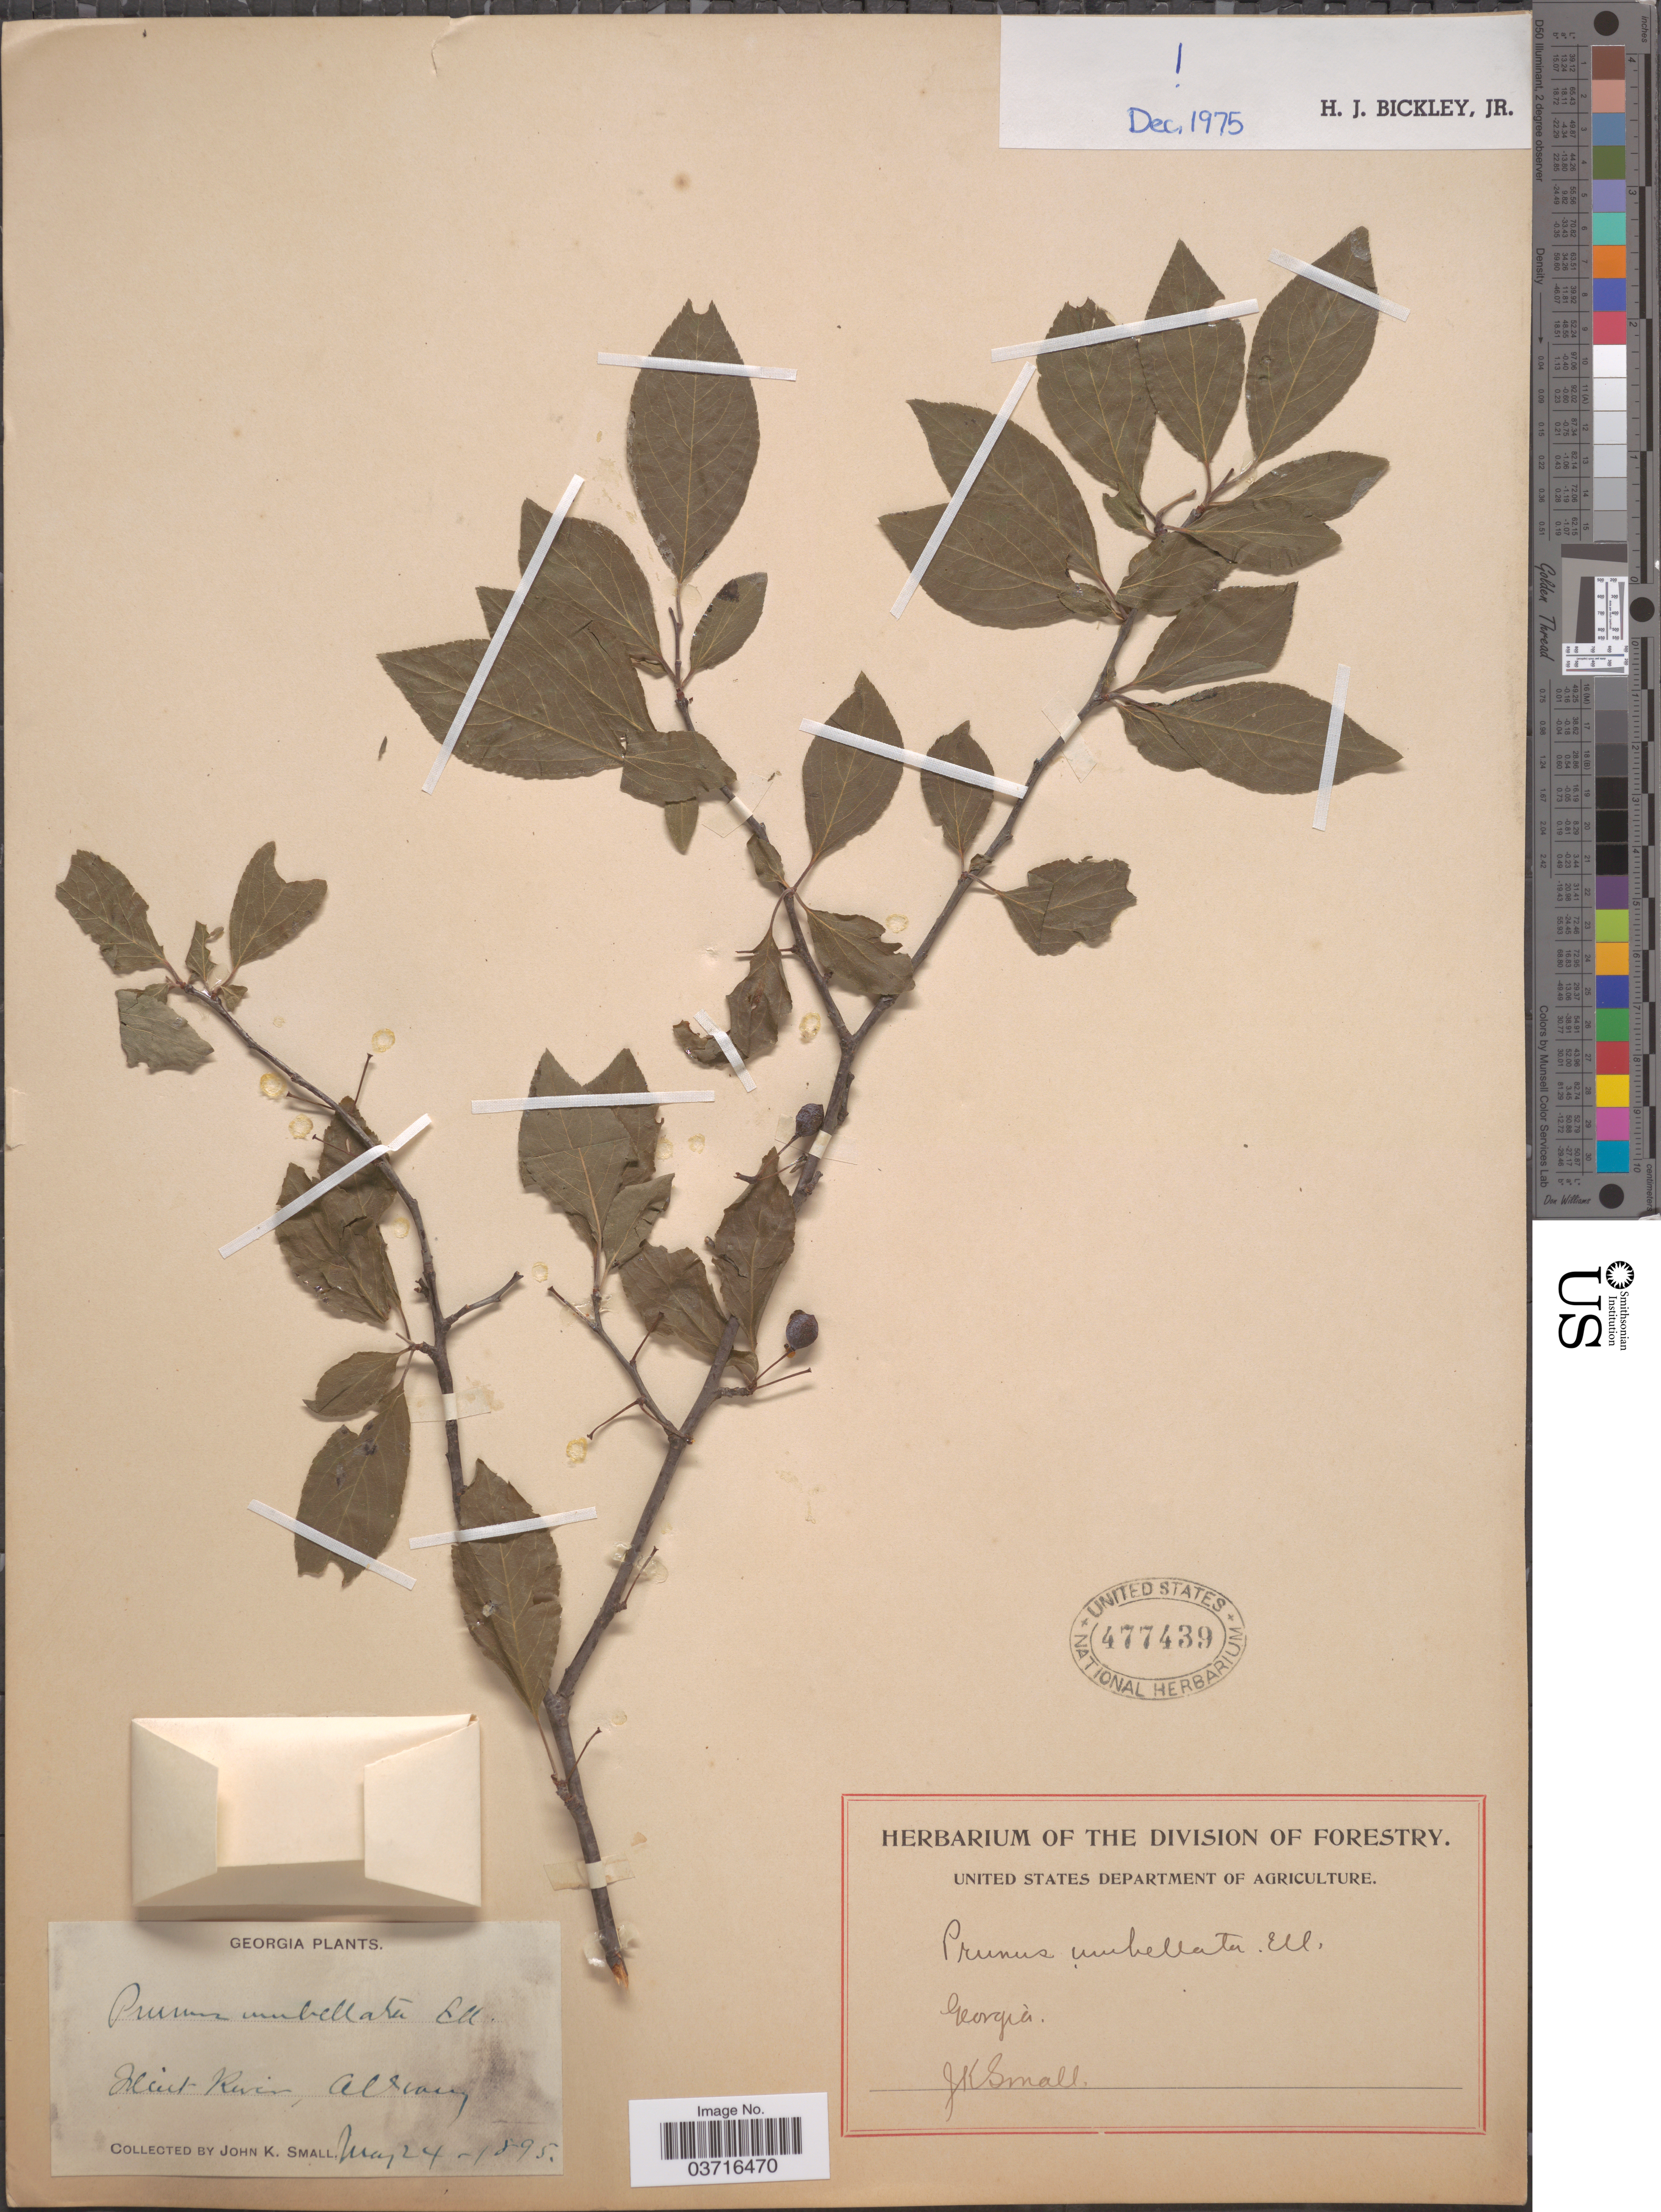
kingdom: Plantae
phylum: Tracheophyta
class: Magnoliopsida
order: Rosales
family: Rosaceae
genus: Prunus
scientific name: Prunus umbellata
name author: Elliott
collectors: J. K. Small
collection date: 1895-05-24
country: United States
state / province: Georgia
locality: Flint River, Albany.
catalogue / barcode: US 477439